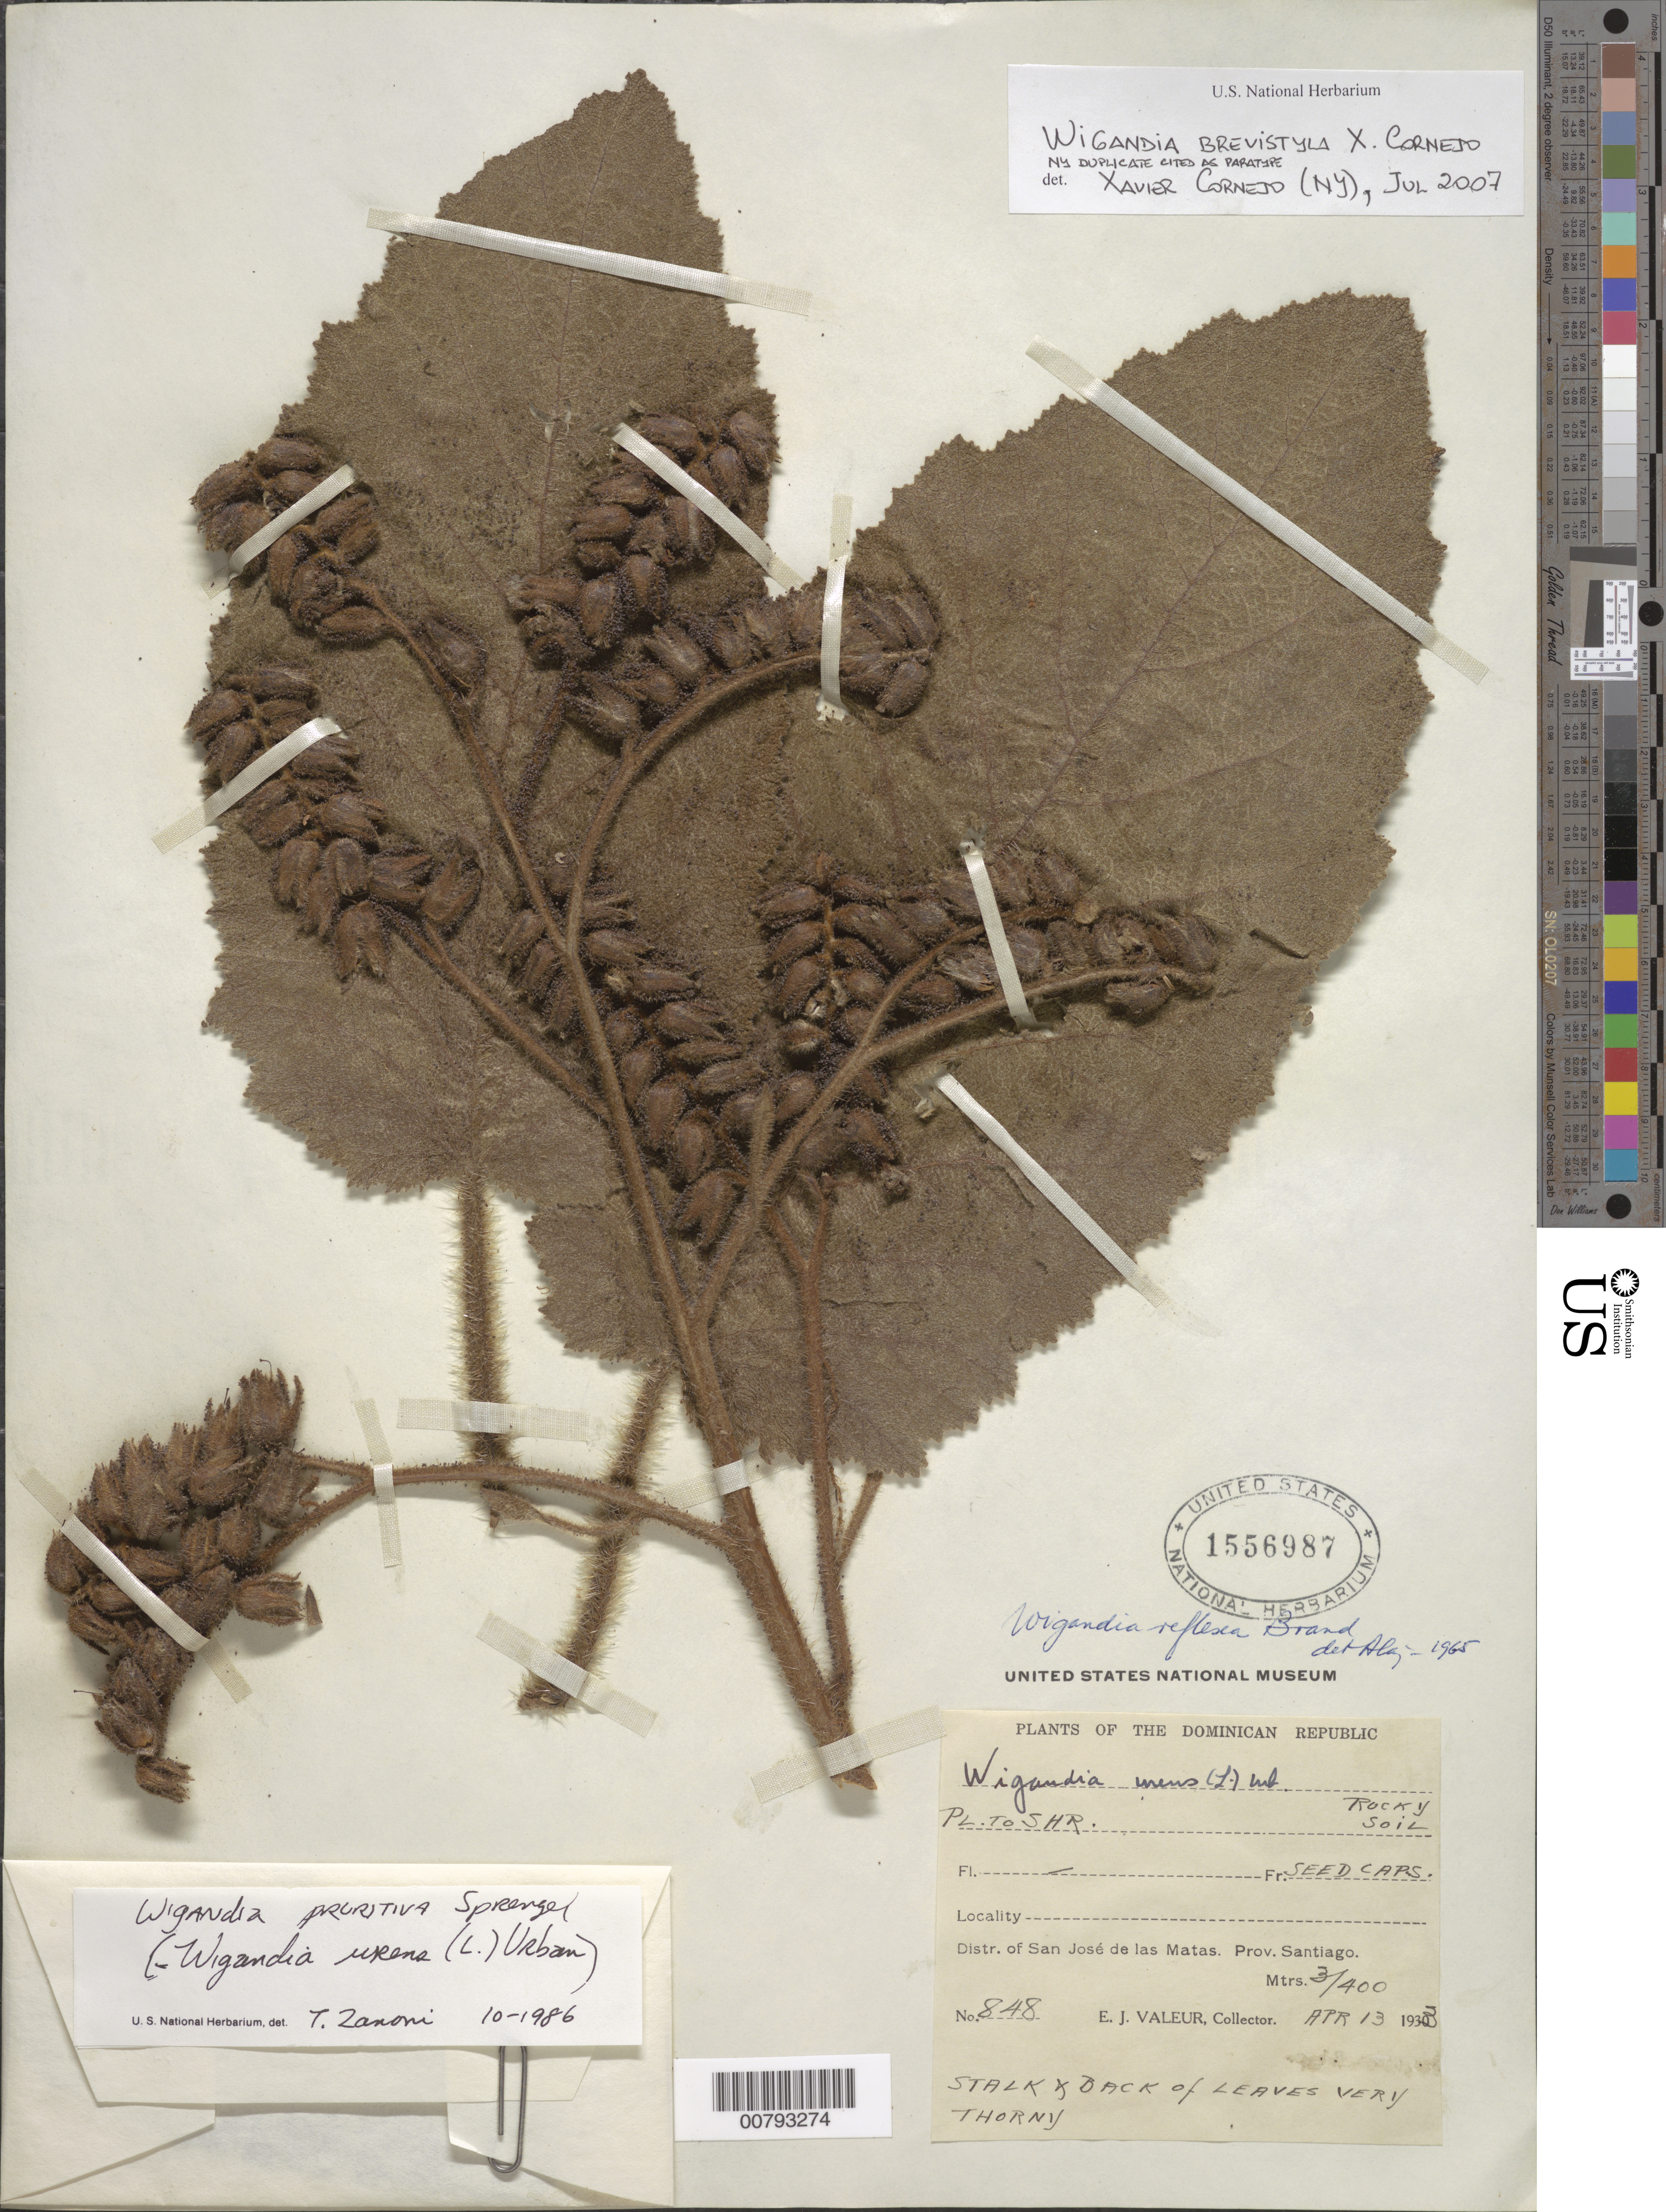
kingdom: Plantae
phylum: Tracheophyta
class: Magnoliopsida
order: Boraginales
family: Namaceae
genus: Wigandia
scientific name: Wigandia pruritiva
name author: Spreng.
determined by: Zanoni, T. A., (NY), New York Botanical Garden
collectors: E. Valeur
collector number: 848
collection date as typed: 13 Apr 1933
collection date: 1933-04-13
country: Dominican Republic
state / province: Santiago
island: Hispaniola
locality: Distr. of San José de las Matas.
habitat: Rocky soil.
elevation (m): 300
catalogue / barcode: US 1556987